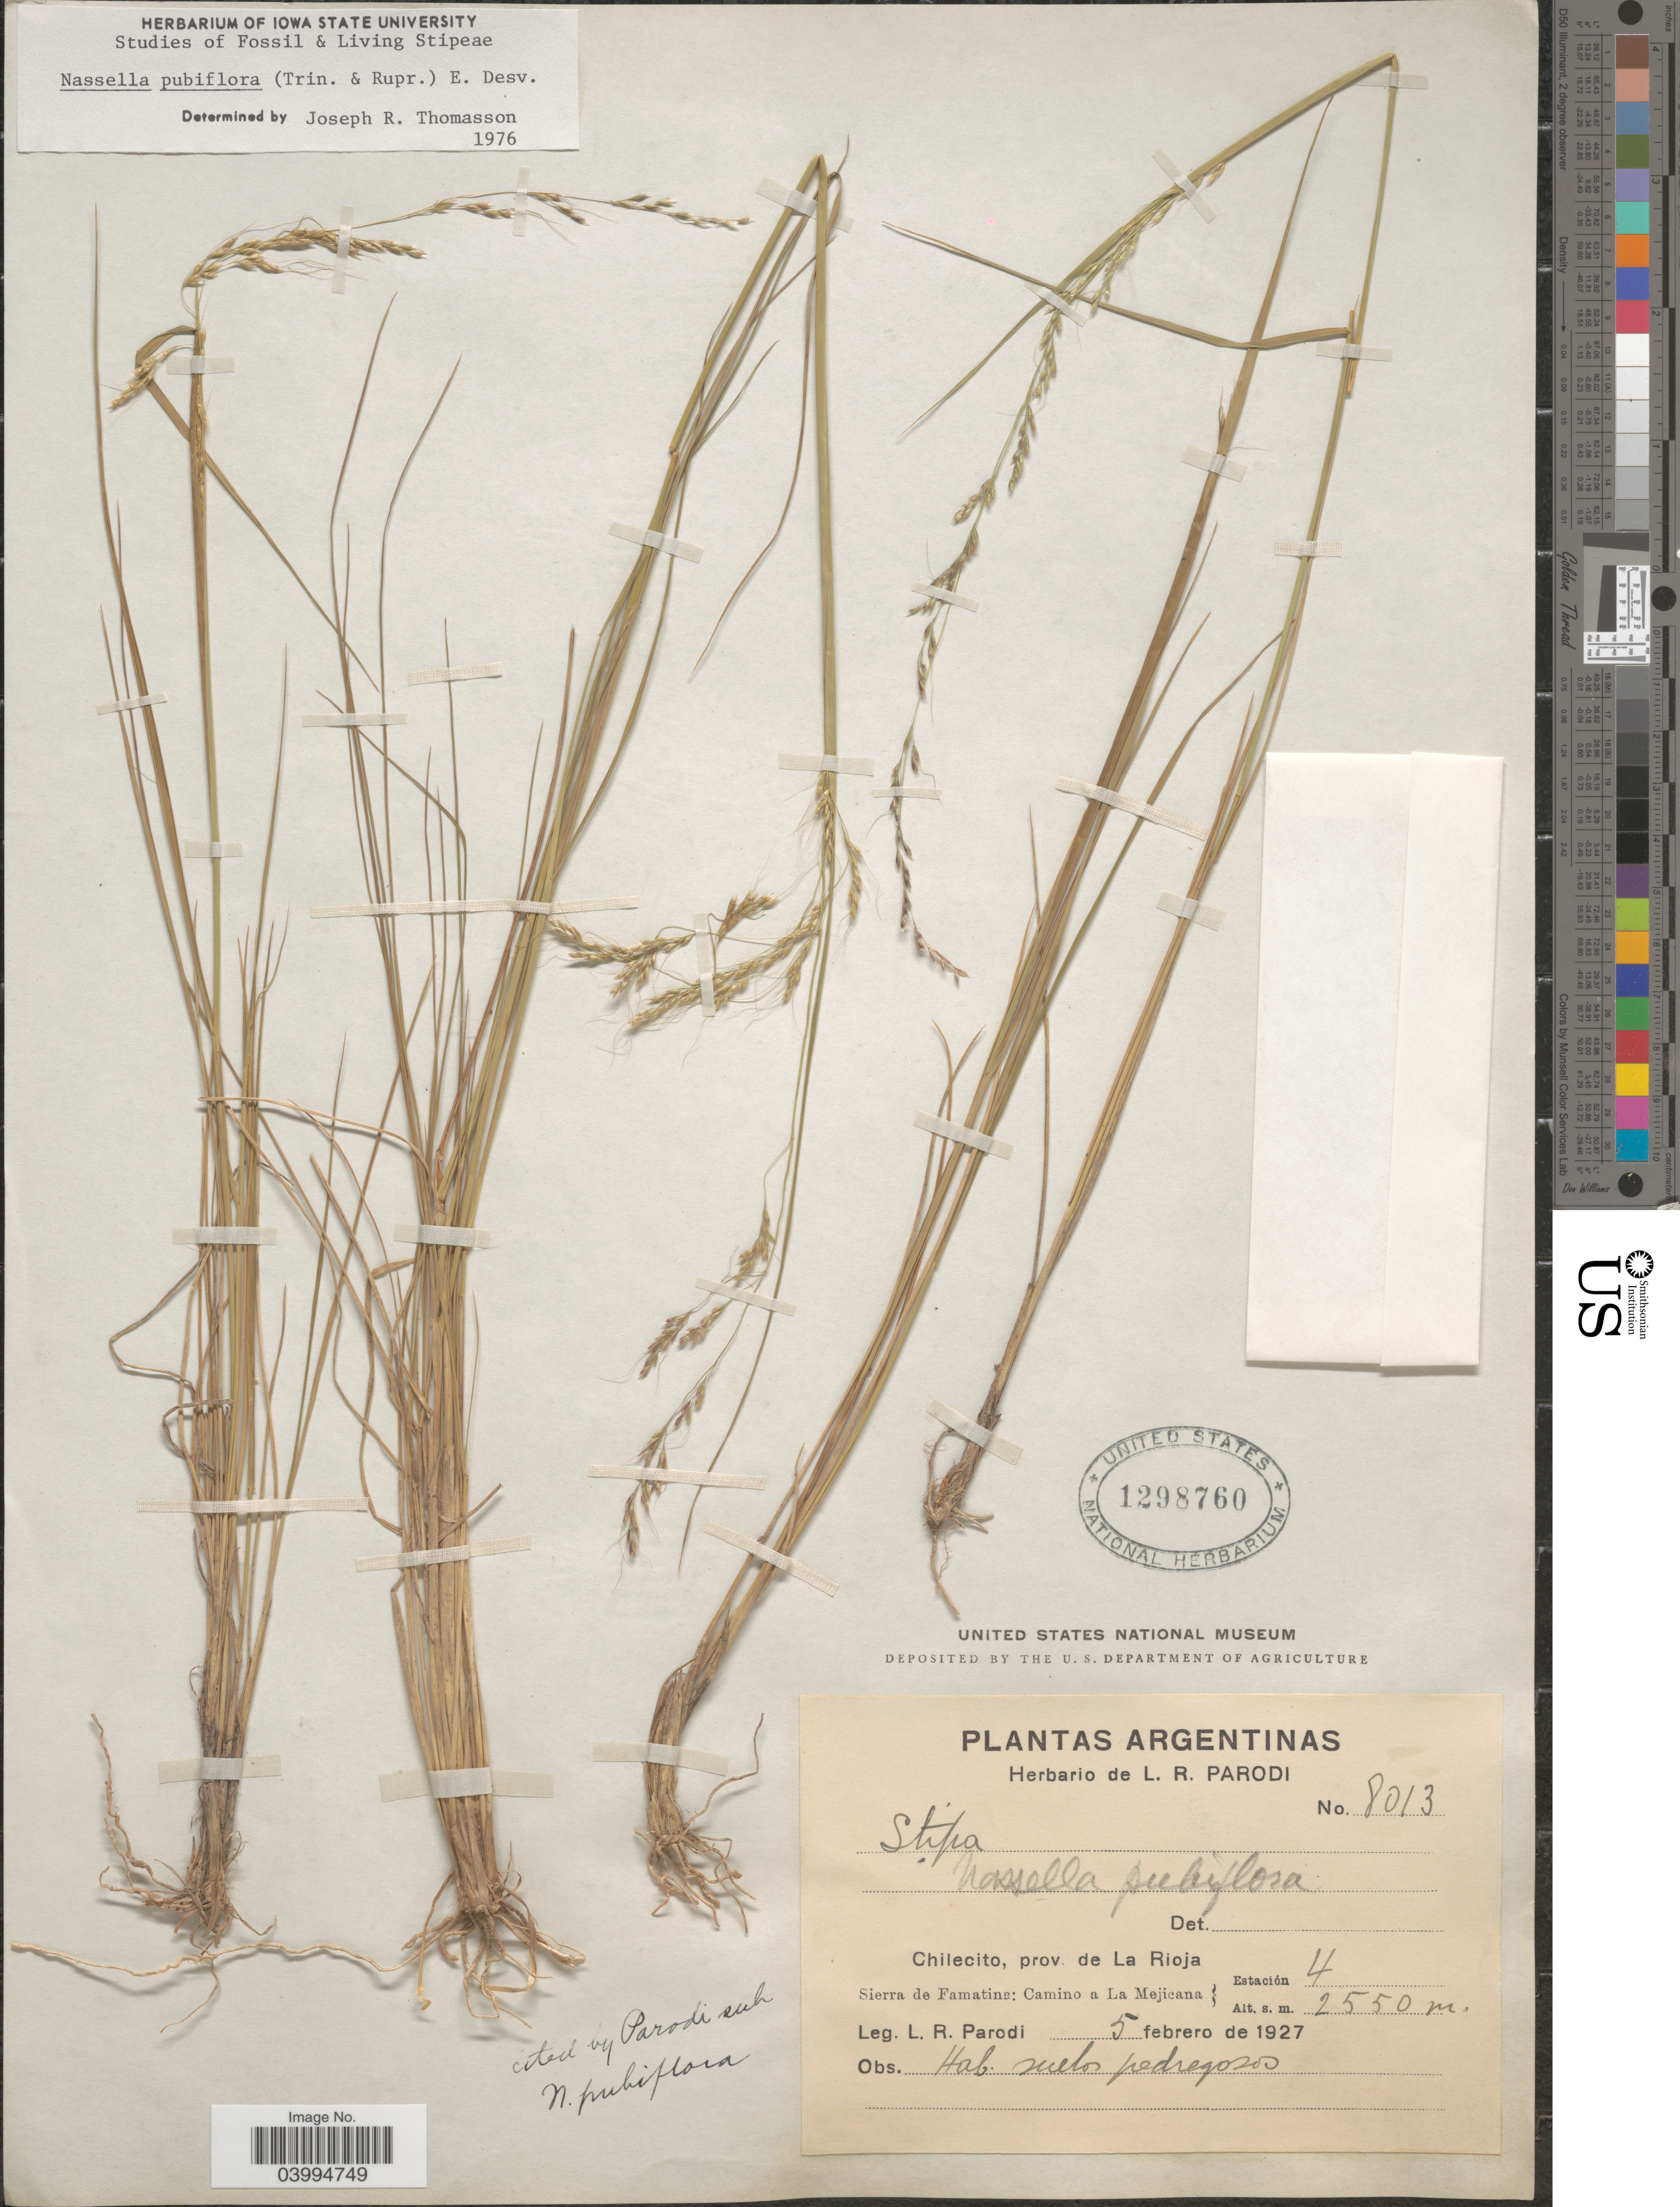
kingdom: Plantae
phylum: Tracheophyta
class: Liliopsida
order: Poales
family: Poaceae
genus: Nassella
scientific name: Nassella pubiflora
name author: (Trin. & Rupr.) É. Desv.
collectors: L. R. Parodi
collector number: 8013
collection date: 1927-02-05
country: Argentina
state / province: La Rioja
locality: Chilecito. Sierra de Famatina: Camino a La Mejicana. Estación 4.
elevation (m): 2550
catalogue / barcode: US 1298760